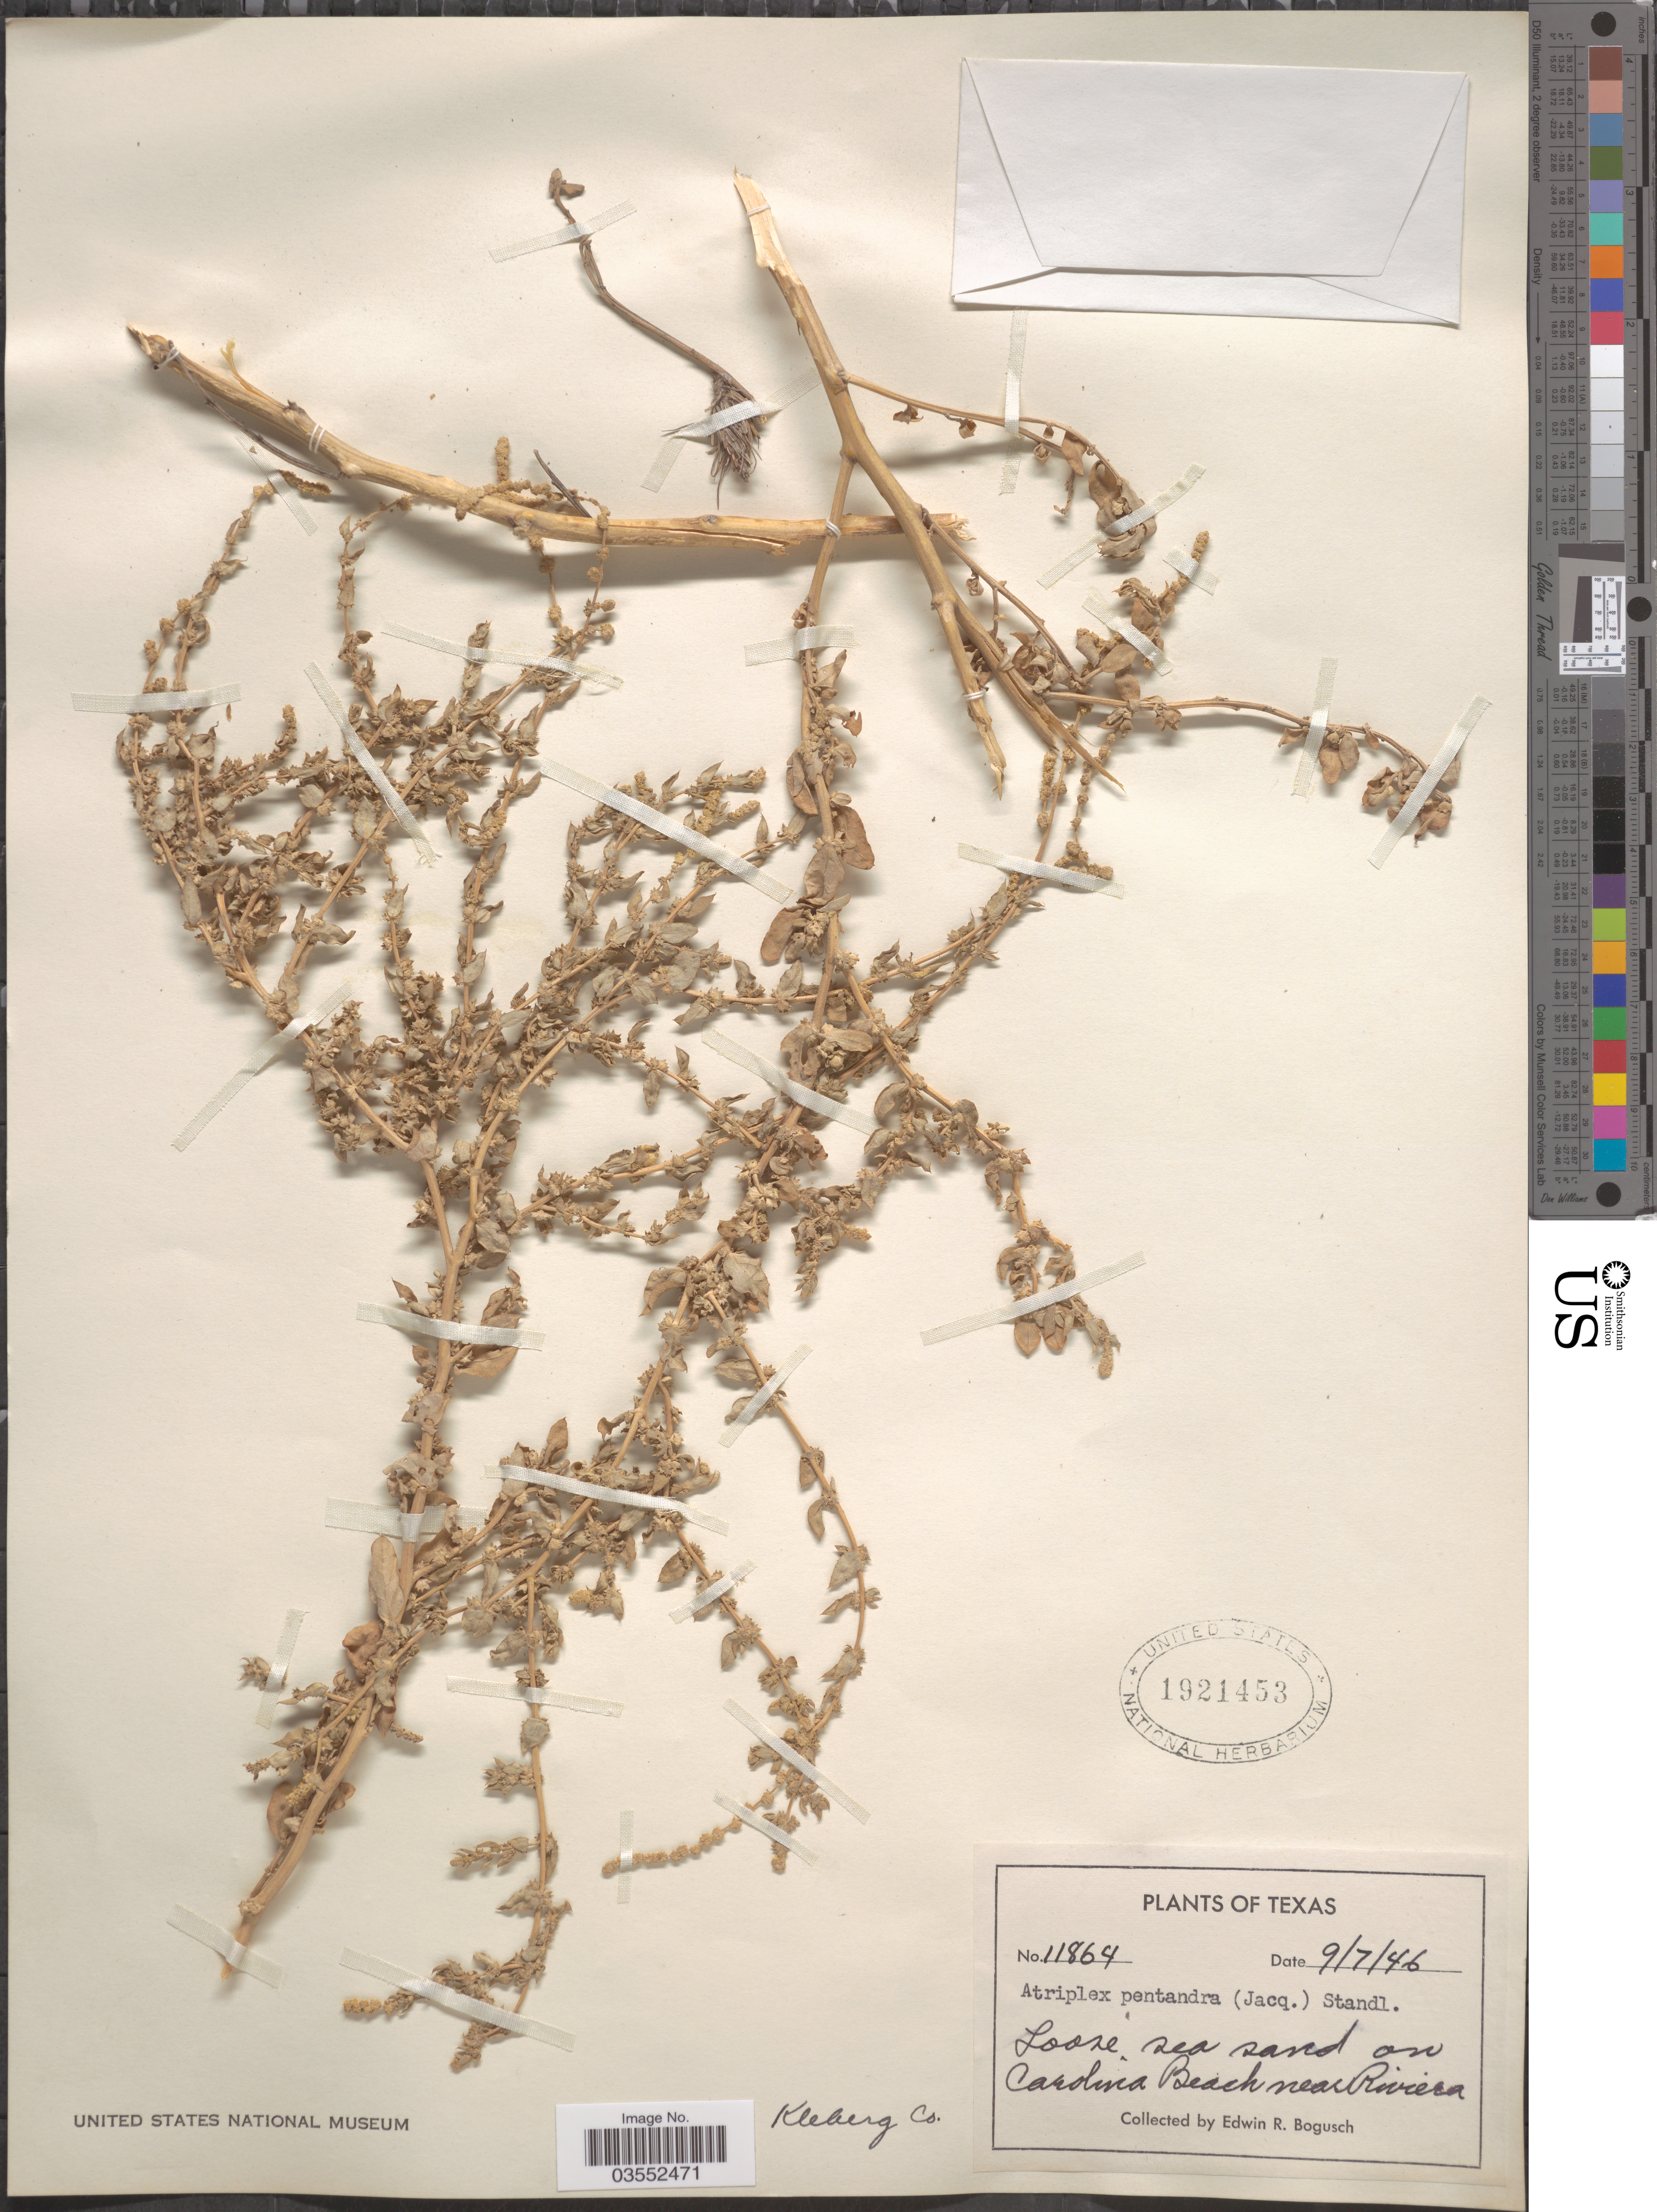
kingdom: Plantae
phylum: Tracheophyta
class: Magnoliopsida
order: Caryophyllales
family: Amaranthaceae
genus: Atriplex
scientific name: Atriplex pentandra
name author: (Jacq.) Standl.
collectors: E. Bogusch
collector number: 11864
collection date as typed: Transcribed d/m/y: 7/9/46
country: United States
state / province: Texas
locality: Carolina Beach near Riviera. Kleberg Co.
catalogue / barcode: US 1921453